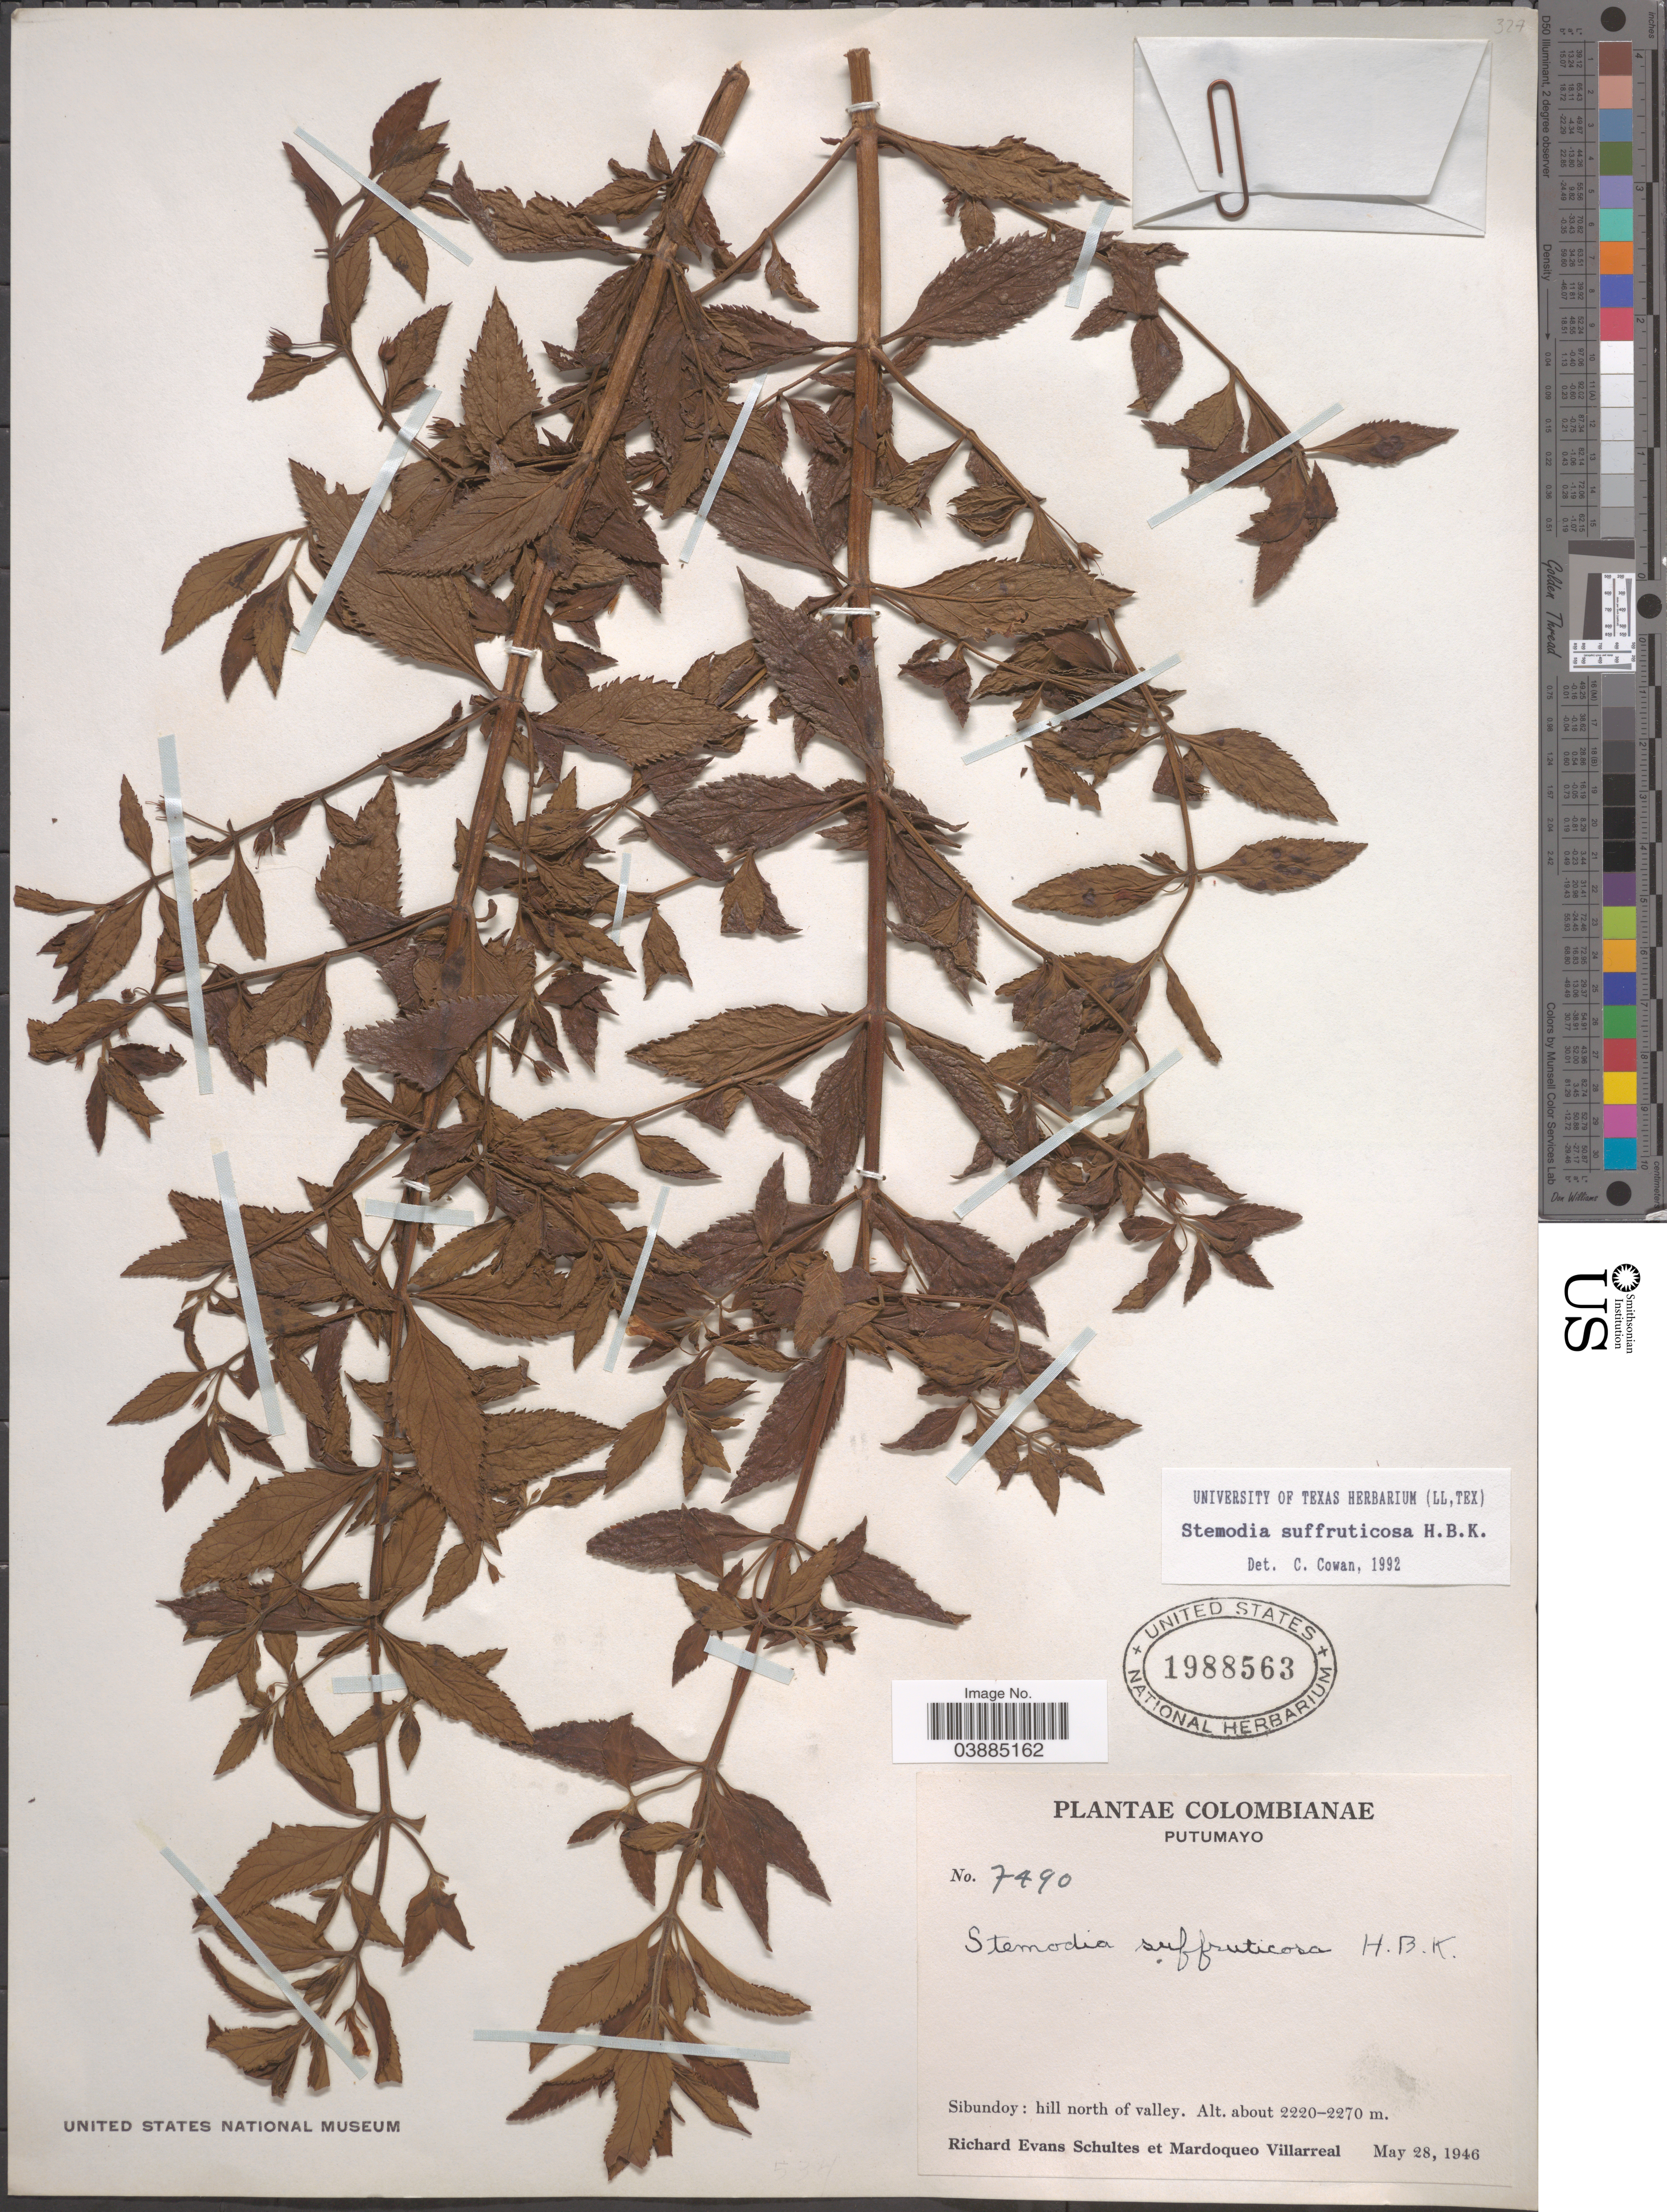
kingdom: Plantae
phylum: Tracheophyta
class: Magnoliopsida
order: Lamiales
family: Plantaginaceae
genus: Stemodia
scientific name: Stemodia suffruticosa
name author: Kunth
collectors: R. E. Schultes & M. Villarreal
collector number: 7490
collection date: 1946-05-28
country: Colombia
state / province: Putumayo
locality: Sibundoy: hill north of valley.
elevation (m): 2220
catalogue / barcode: US 1988563